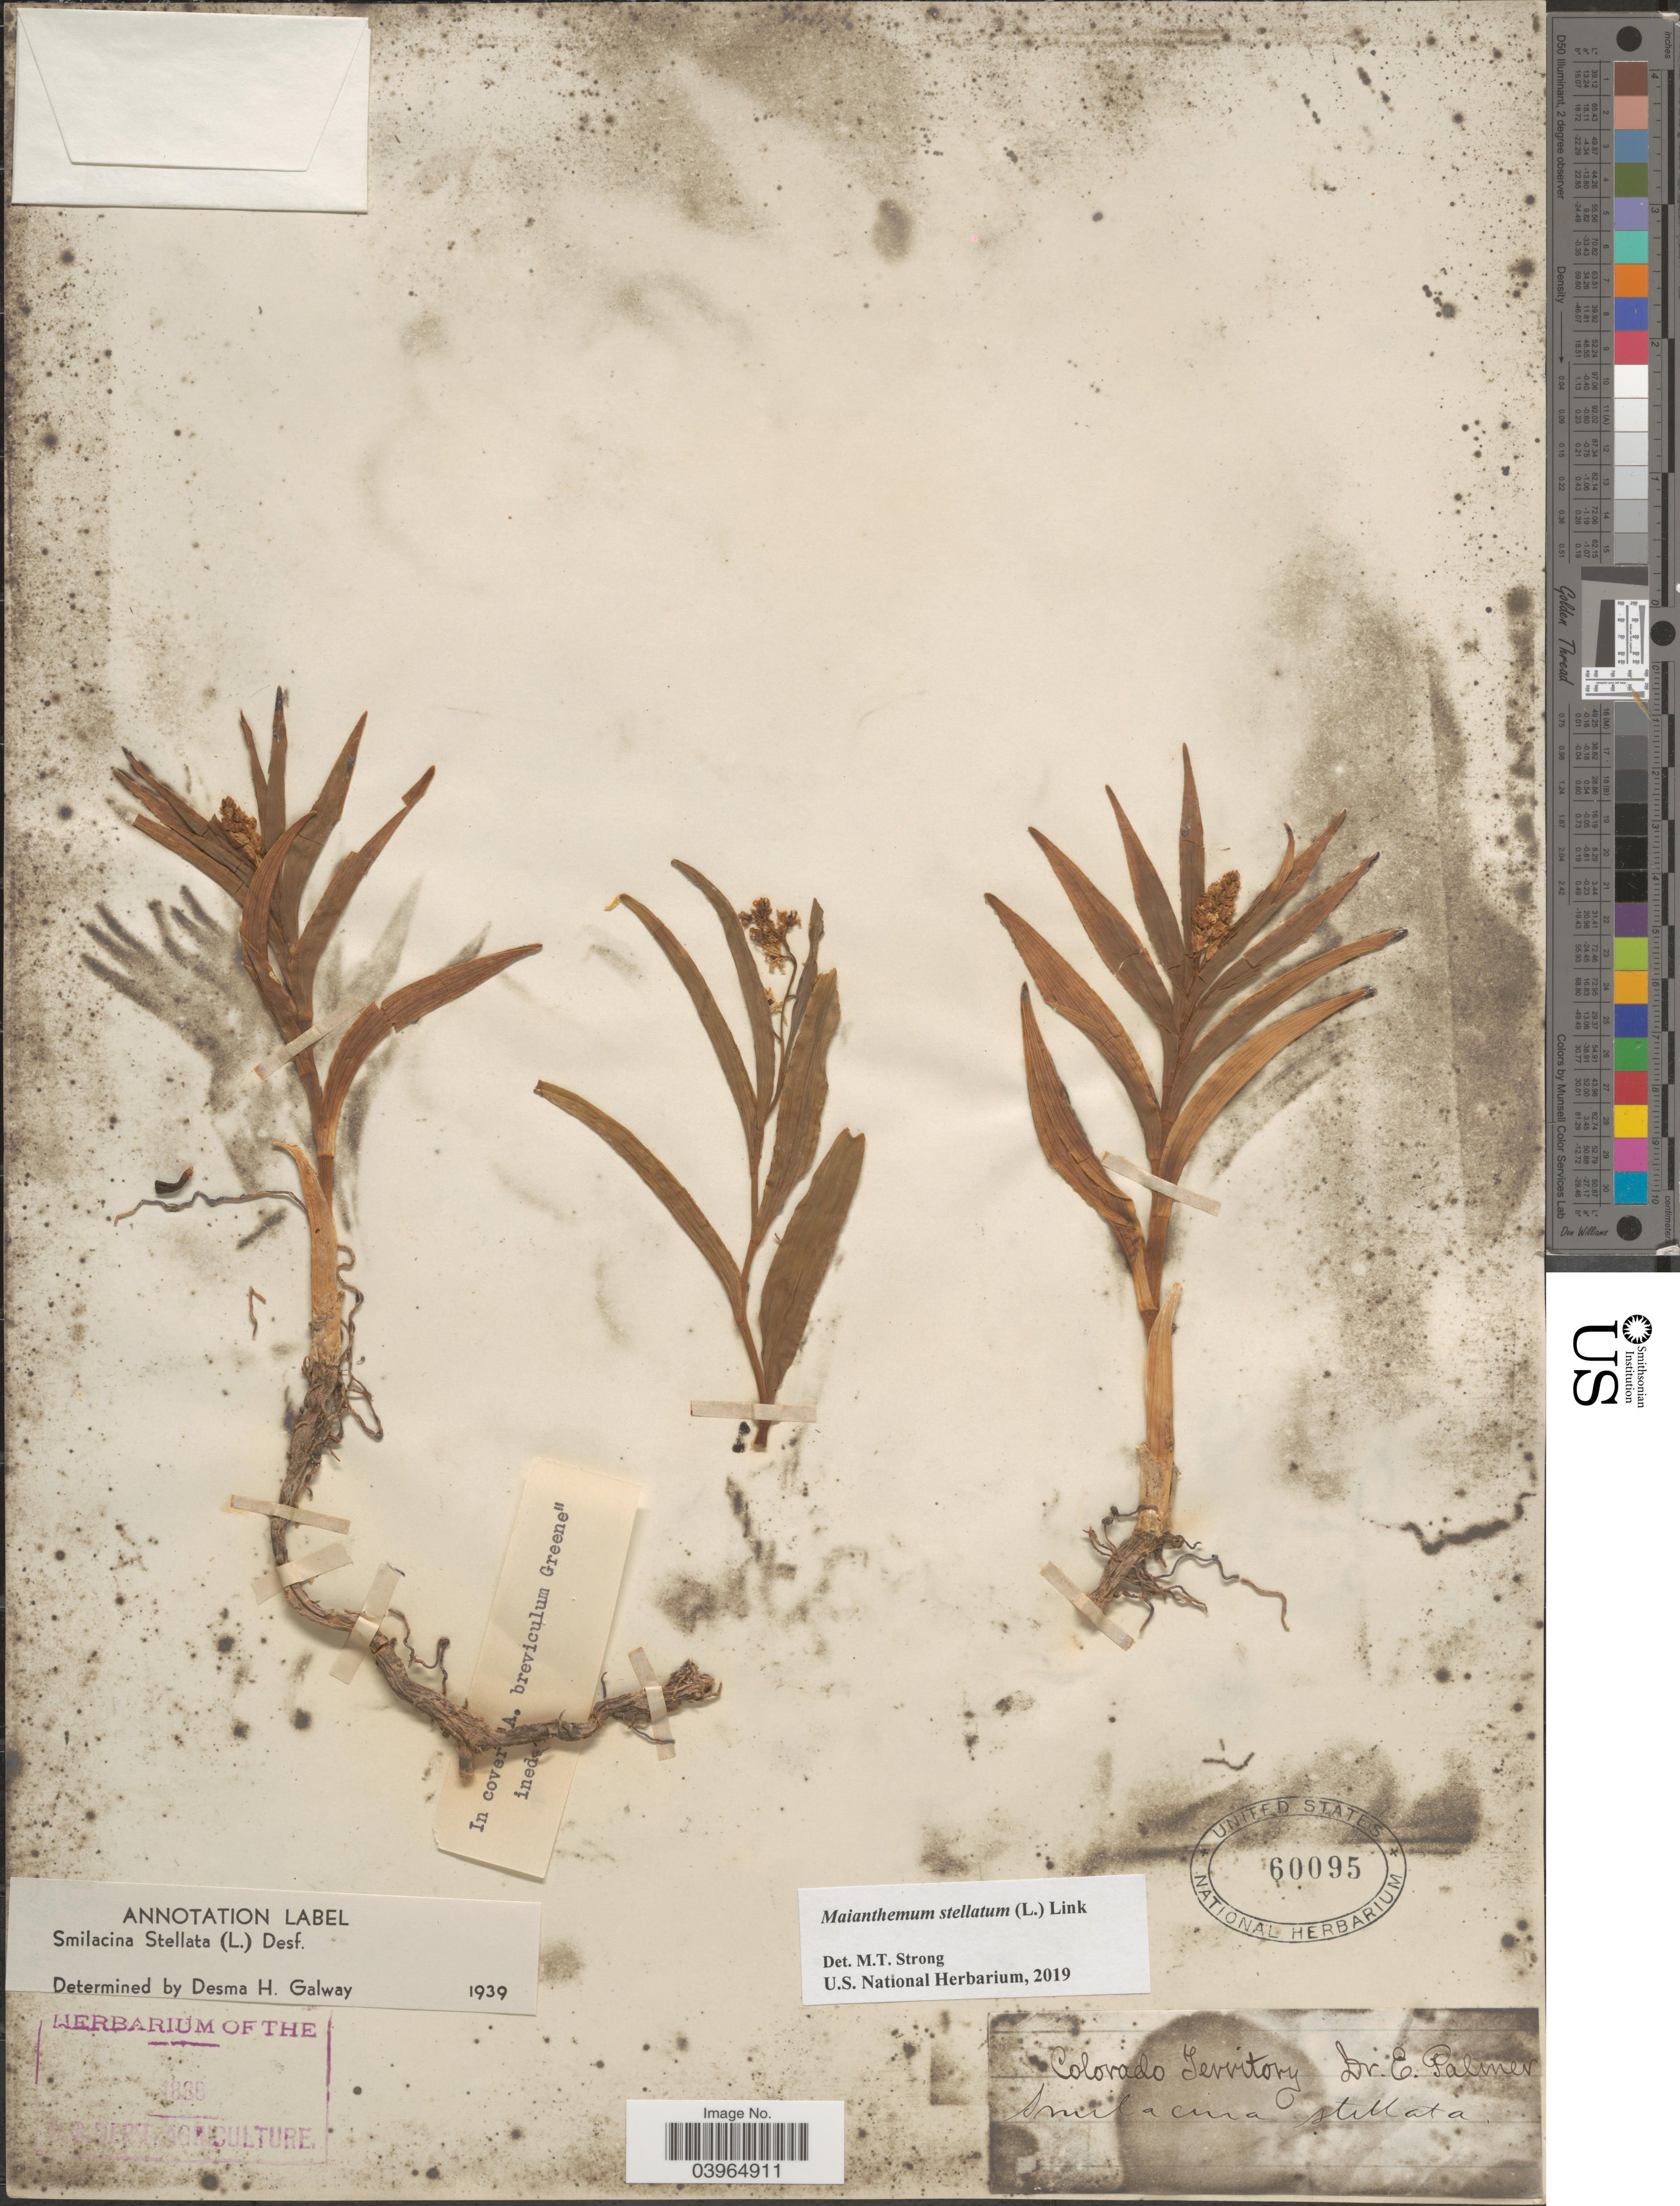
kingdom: Plantae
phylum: Tracheophyta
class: Liliopsida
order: Asparagales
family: Asparagaceae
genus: Maianthemum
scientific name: Maianthemum stellatum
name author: (L.) Link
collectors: E. Palmer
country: United States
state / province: Colorado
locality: Colorado Territory.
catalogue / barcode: US 60095